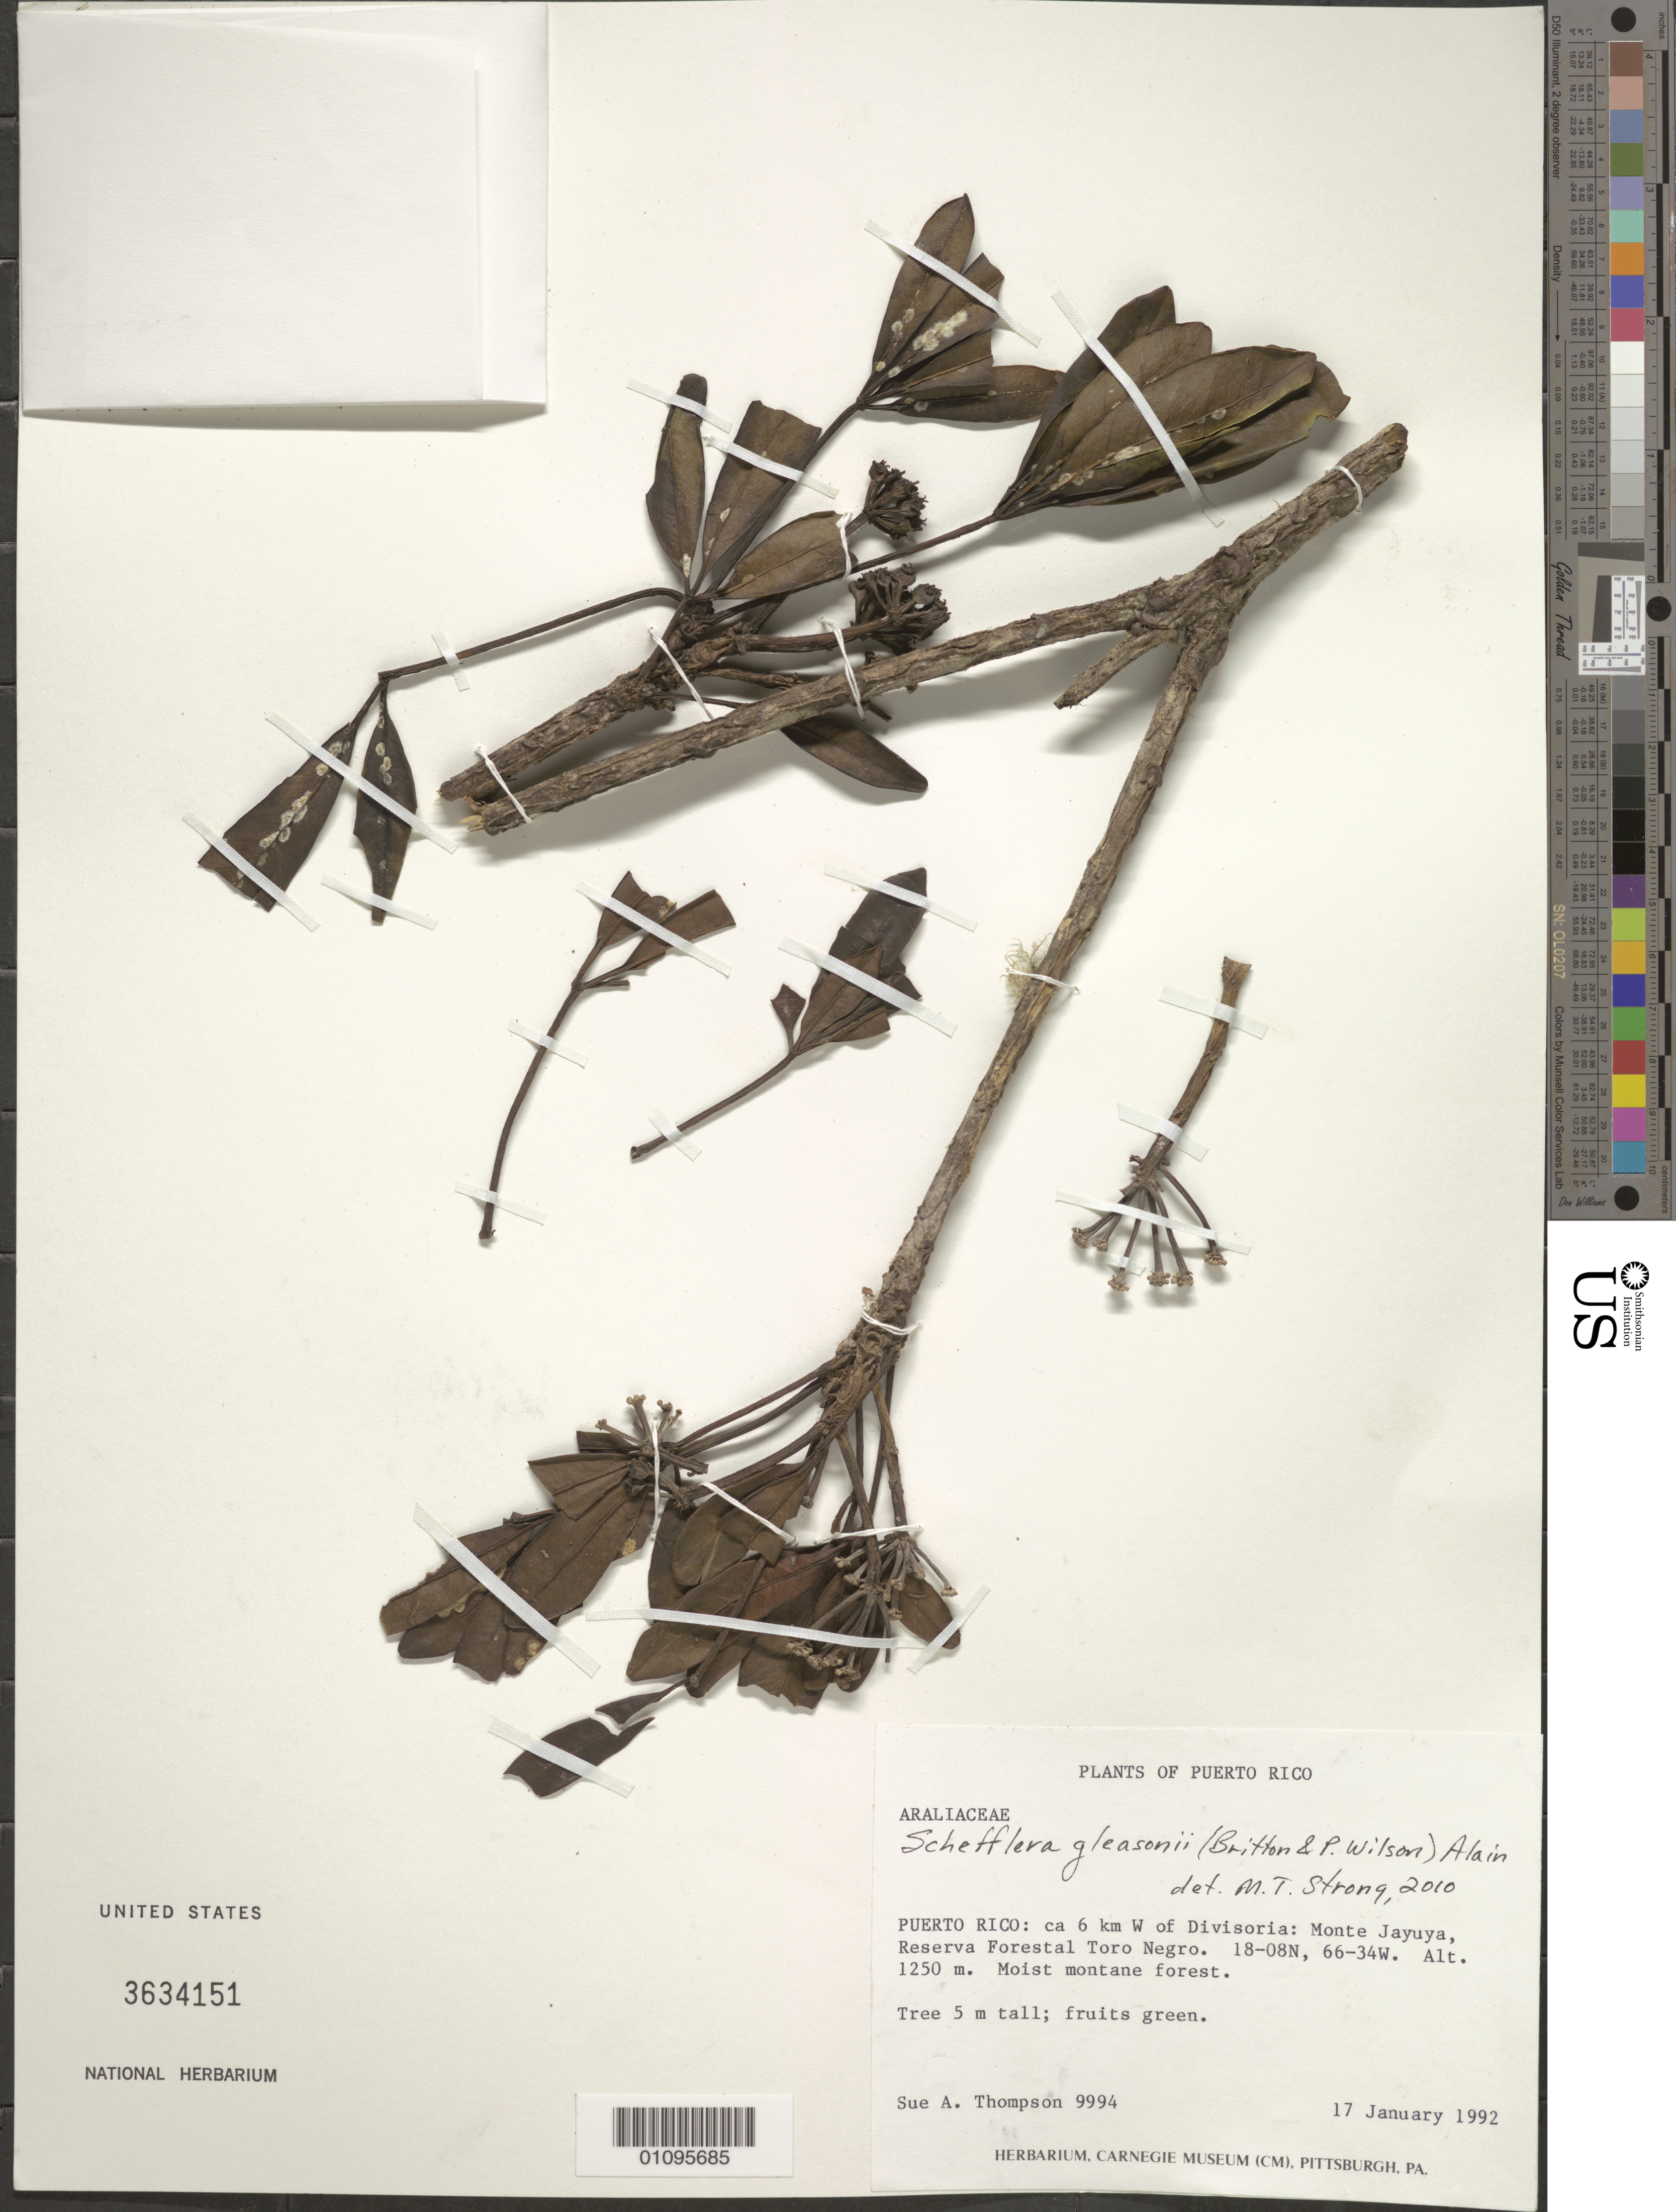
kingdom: Plantae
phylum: Tracheophyta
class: Magnoliopsida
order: Apiales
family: Araliaceae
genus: Schefflera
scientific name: Schefflera gleasonii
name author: (Britton & P. Wilson) Alain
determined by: Strong, M. T., (US), Smithsonian Institution - National Museum of Natural History (UNITED STATES)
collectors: S. A. Thompson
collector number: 9994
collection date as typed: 17 Jan 1992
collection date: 1992-01-17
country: Puerto Rico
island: Puerto Rico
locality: Reserva Forestal Toro Negro, Monte Jayuya, about 6 km W of Divisoria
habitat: Moist montane forest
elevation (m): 1250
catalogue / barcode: US 3634151